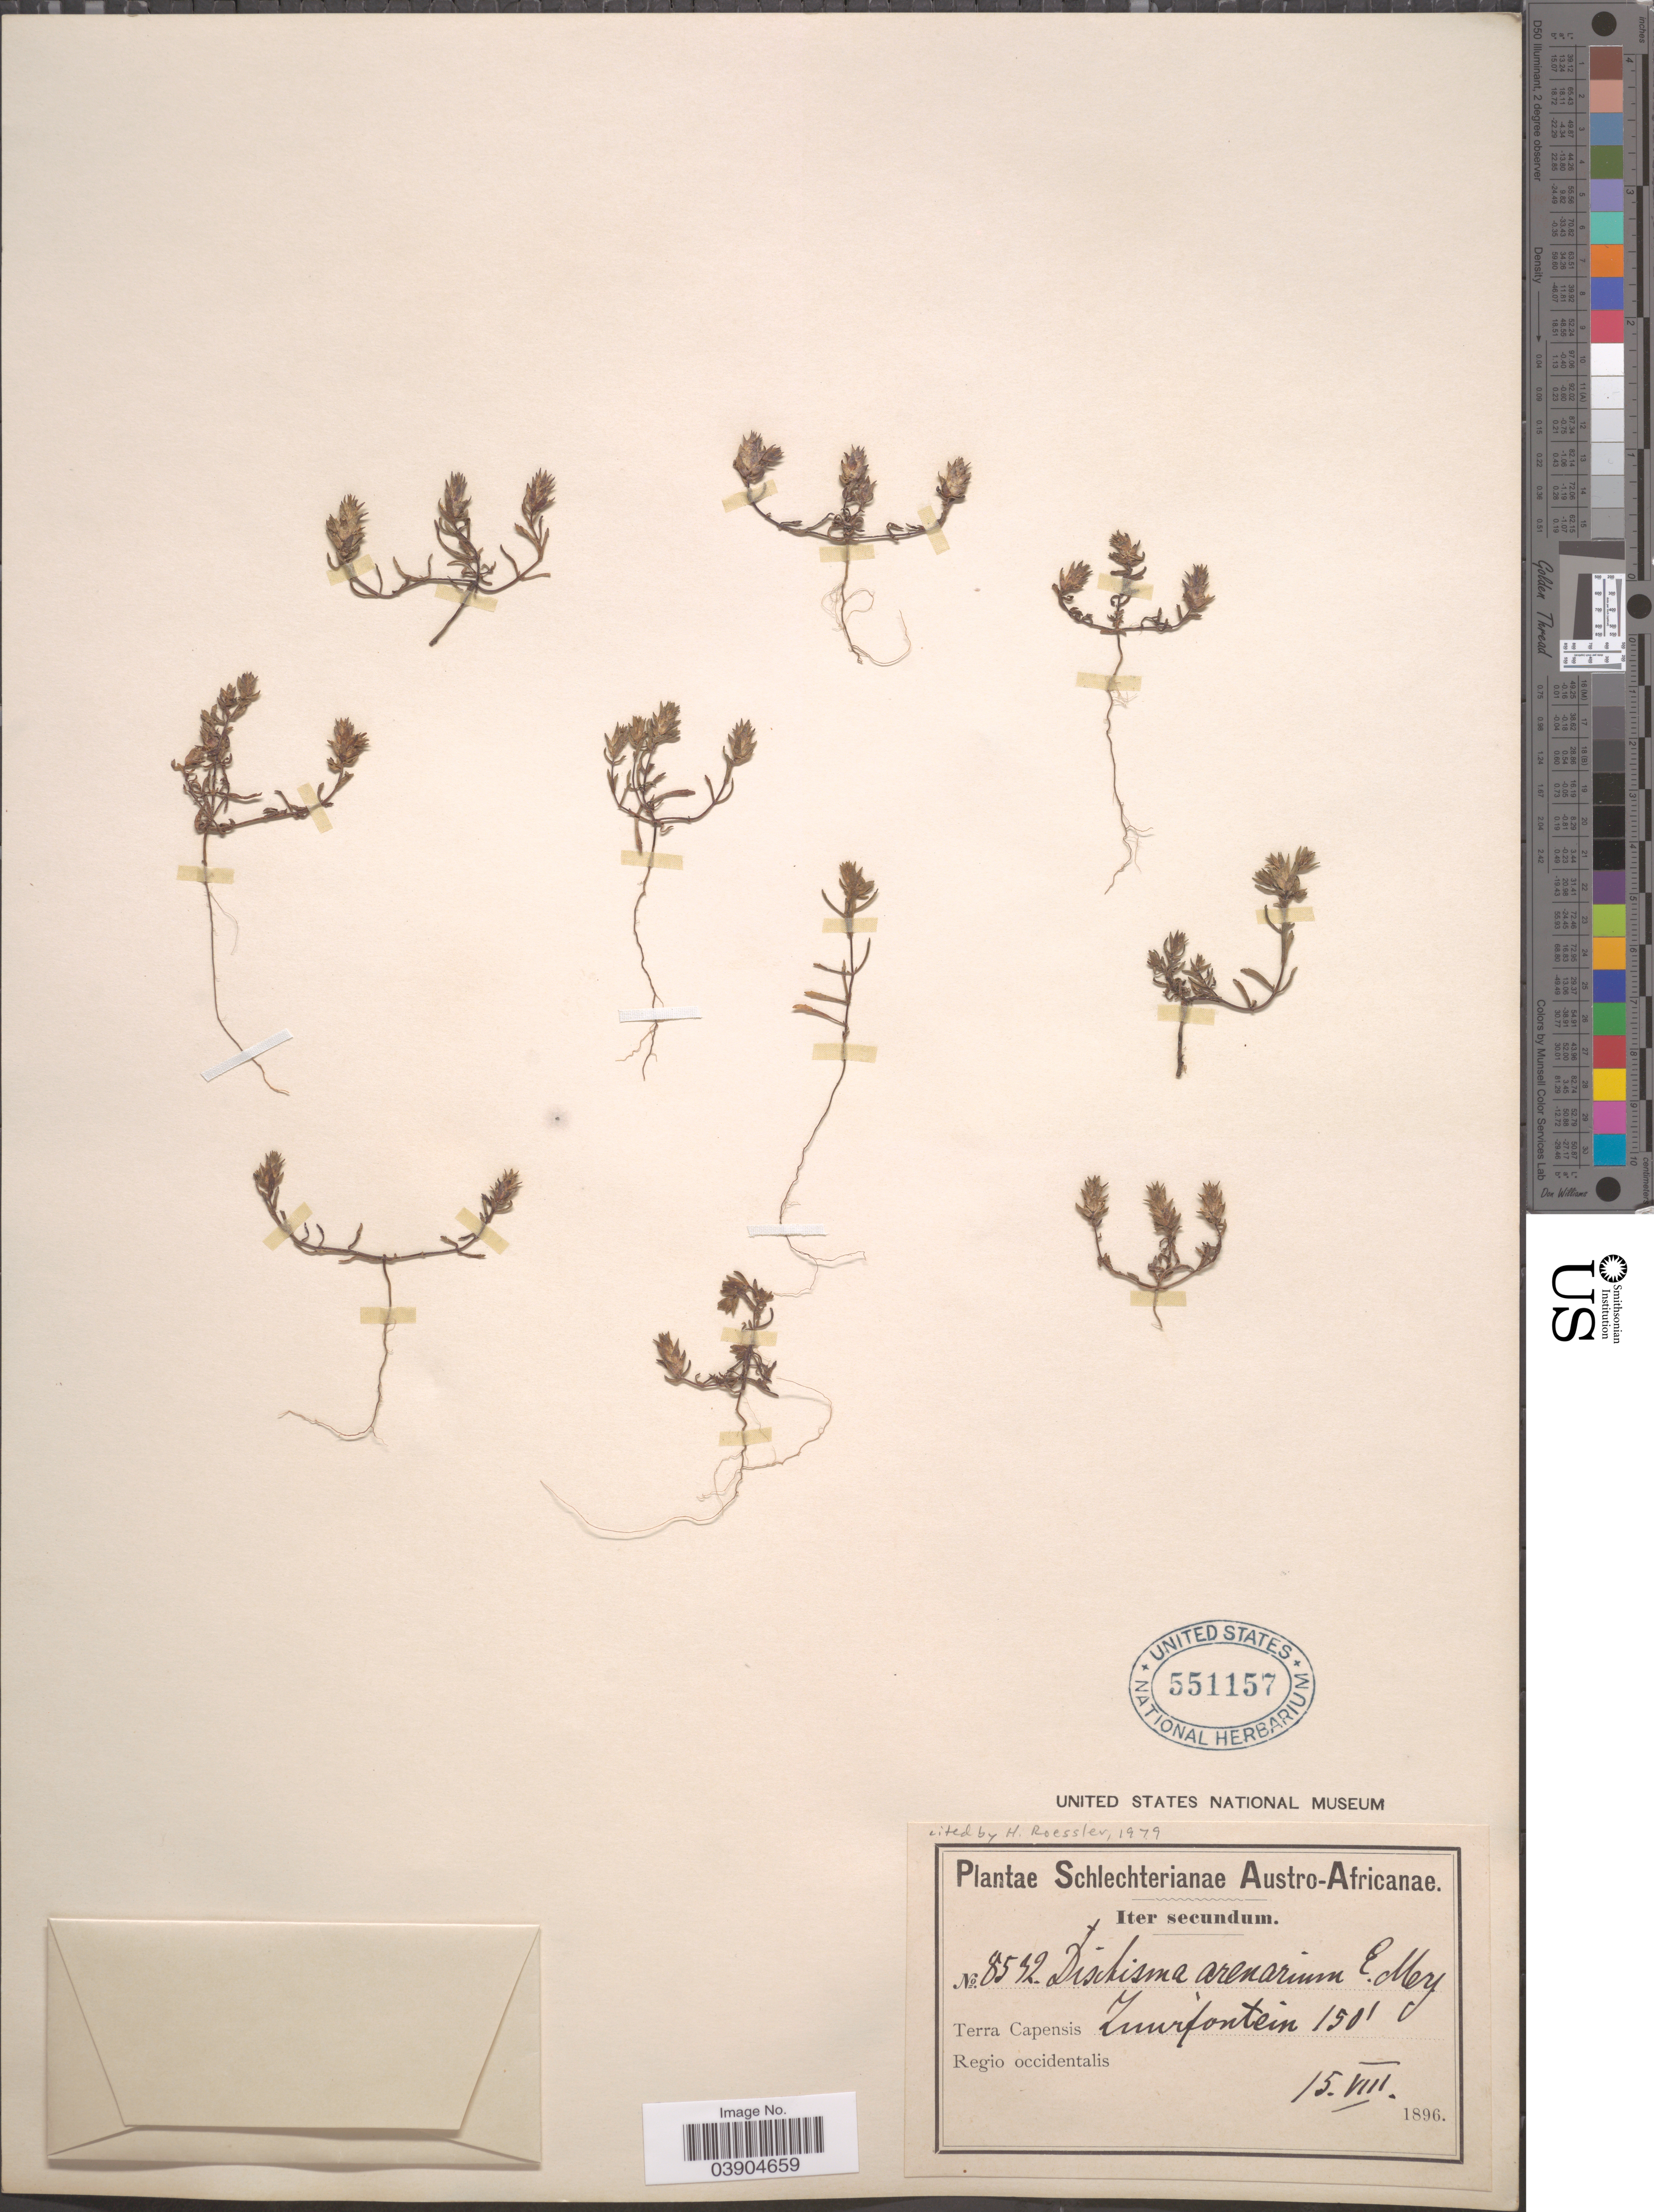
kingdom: Plantae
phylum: Tracheophyta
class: Magnoliopsida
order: Lamiales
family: Scrophulariaceae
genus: Dischisma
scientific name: Dischisma arenarium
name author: E. Mey.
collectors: Schlechter, --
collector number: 8532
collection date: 1896-08-15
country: South Africa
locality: Austro-Africanae. Terra Capensis Zuurfontein. Regio occidentalis.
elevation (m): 46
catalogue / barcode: US 551157